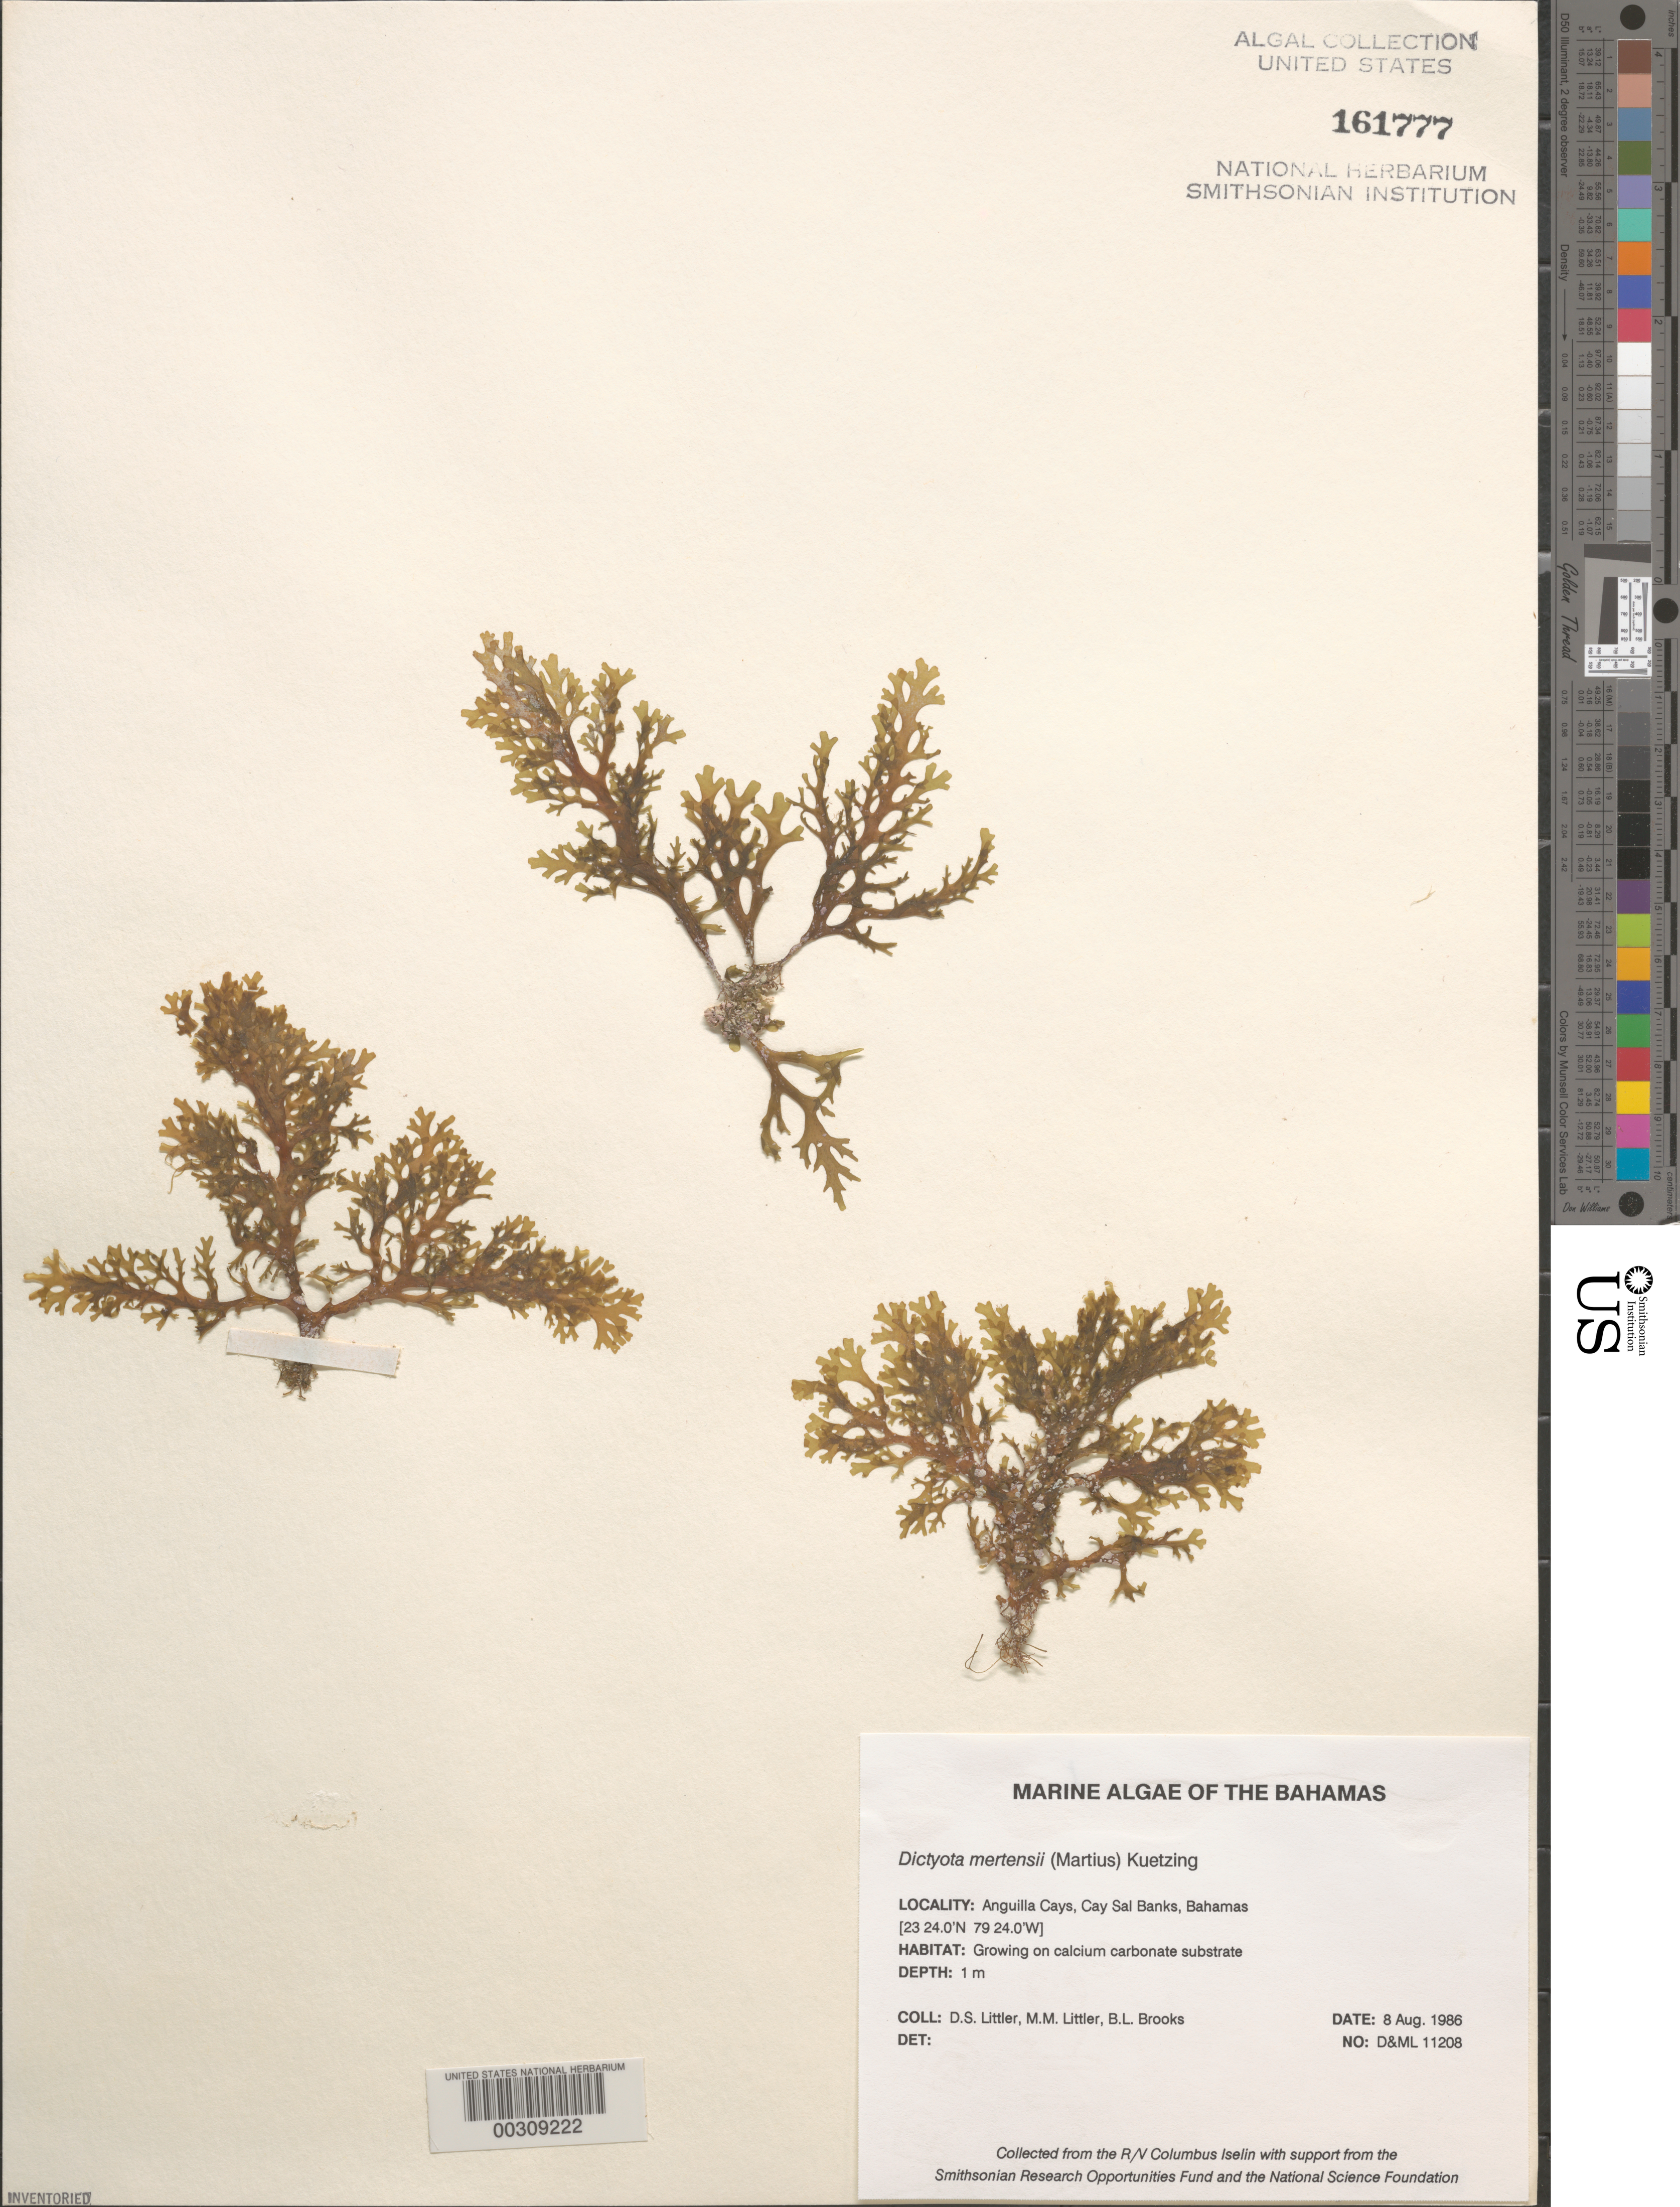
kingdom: Chromista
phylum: Ochrophyta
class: Phaeophyceae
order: Dictyotales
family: Dictyotaceae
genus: Dictyota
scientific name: Dictyota mertensii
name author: (C. Mart.) Kütz.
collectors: D. S. Littler, M. M. Littler & B. Brooks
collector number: D&ML 11208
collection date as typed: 08 Aug 1986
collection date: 1986-08-08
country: Bahamas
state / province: Bimini Banks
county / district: Bimini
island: Anguilla Cays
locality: Cay Sal Banks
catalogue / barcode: US 161777